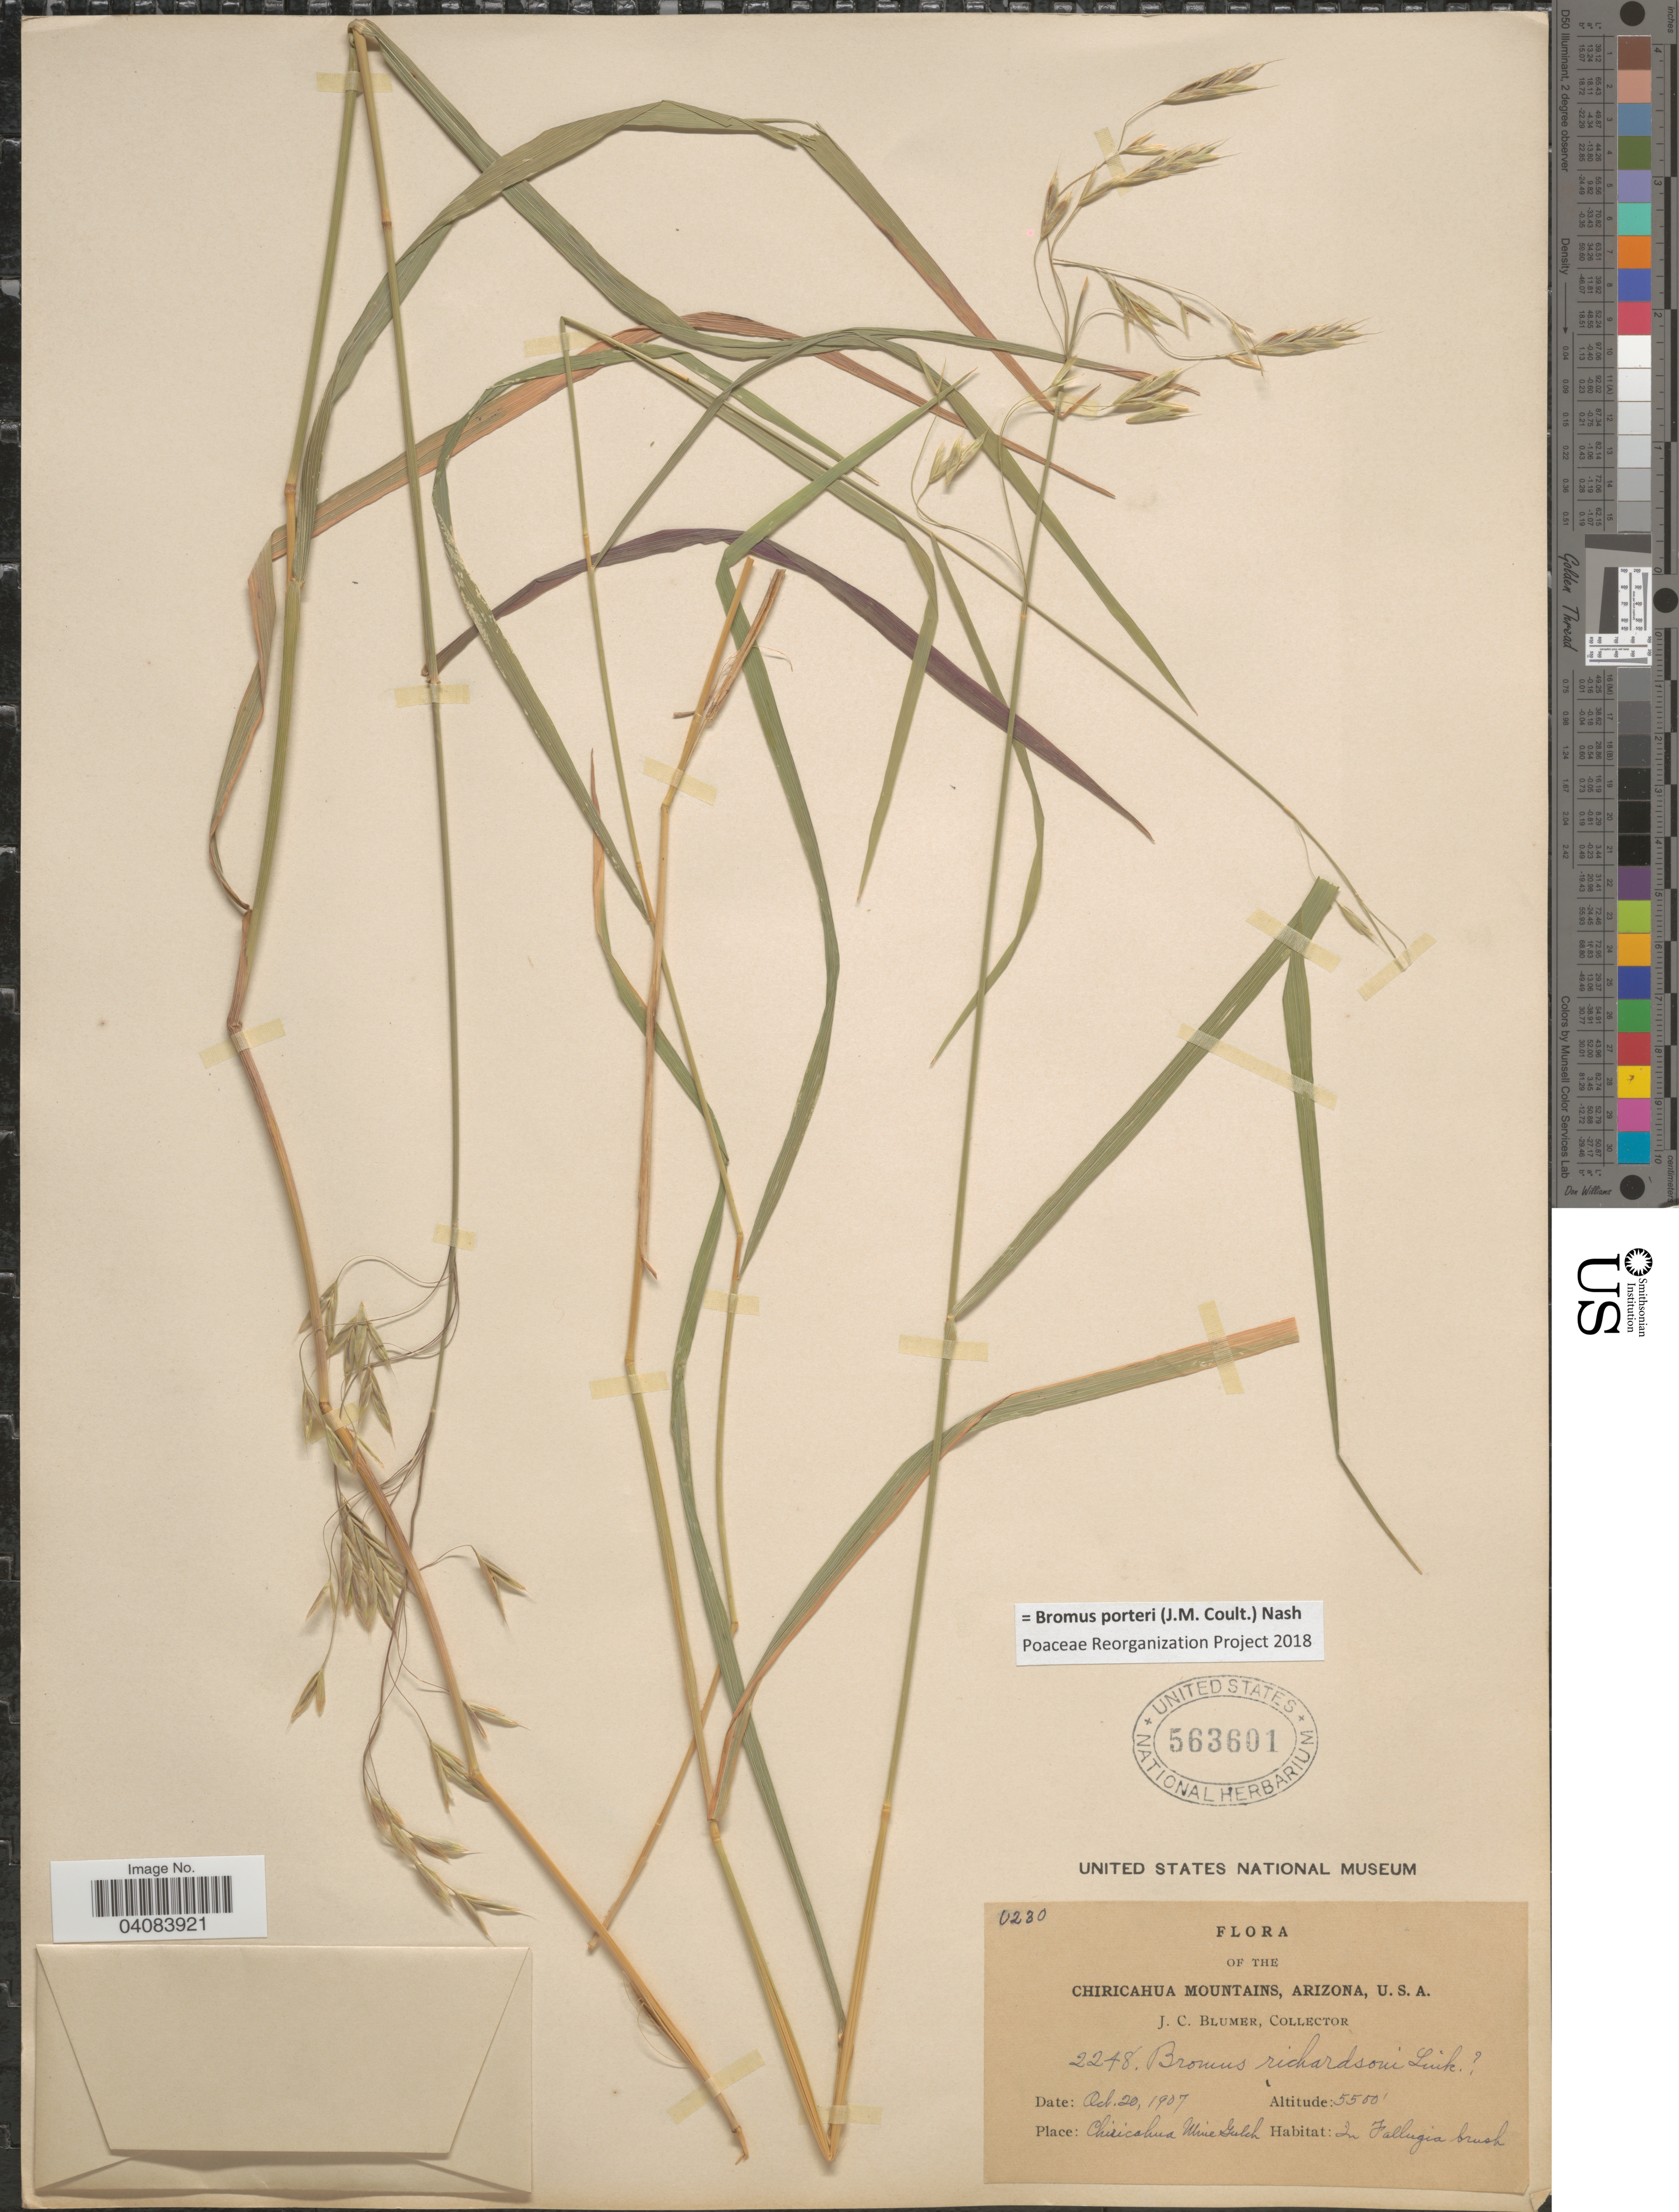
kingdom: Plantae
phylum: Tracheophyta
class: Liliopsida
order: Poales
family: Poaceae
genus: Bromus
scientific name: Bromus porteri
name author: (J.M. Coult.) Nash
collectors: J. C. Blumer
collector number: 2248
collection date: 1907-10-20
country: United States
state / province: Arizona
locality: Chiricahua Mountains. Chiricahua Mine Gulch.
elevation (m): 1676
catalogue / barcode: US 563601